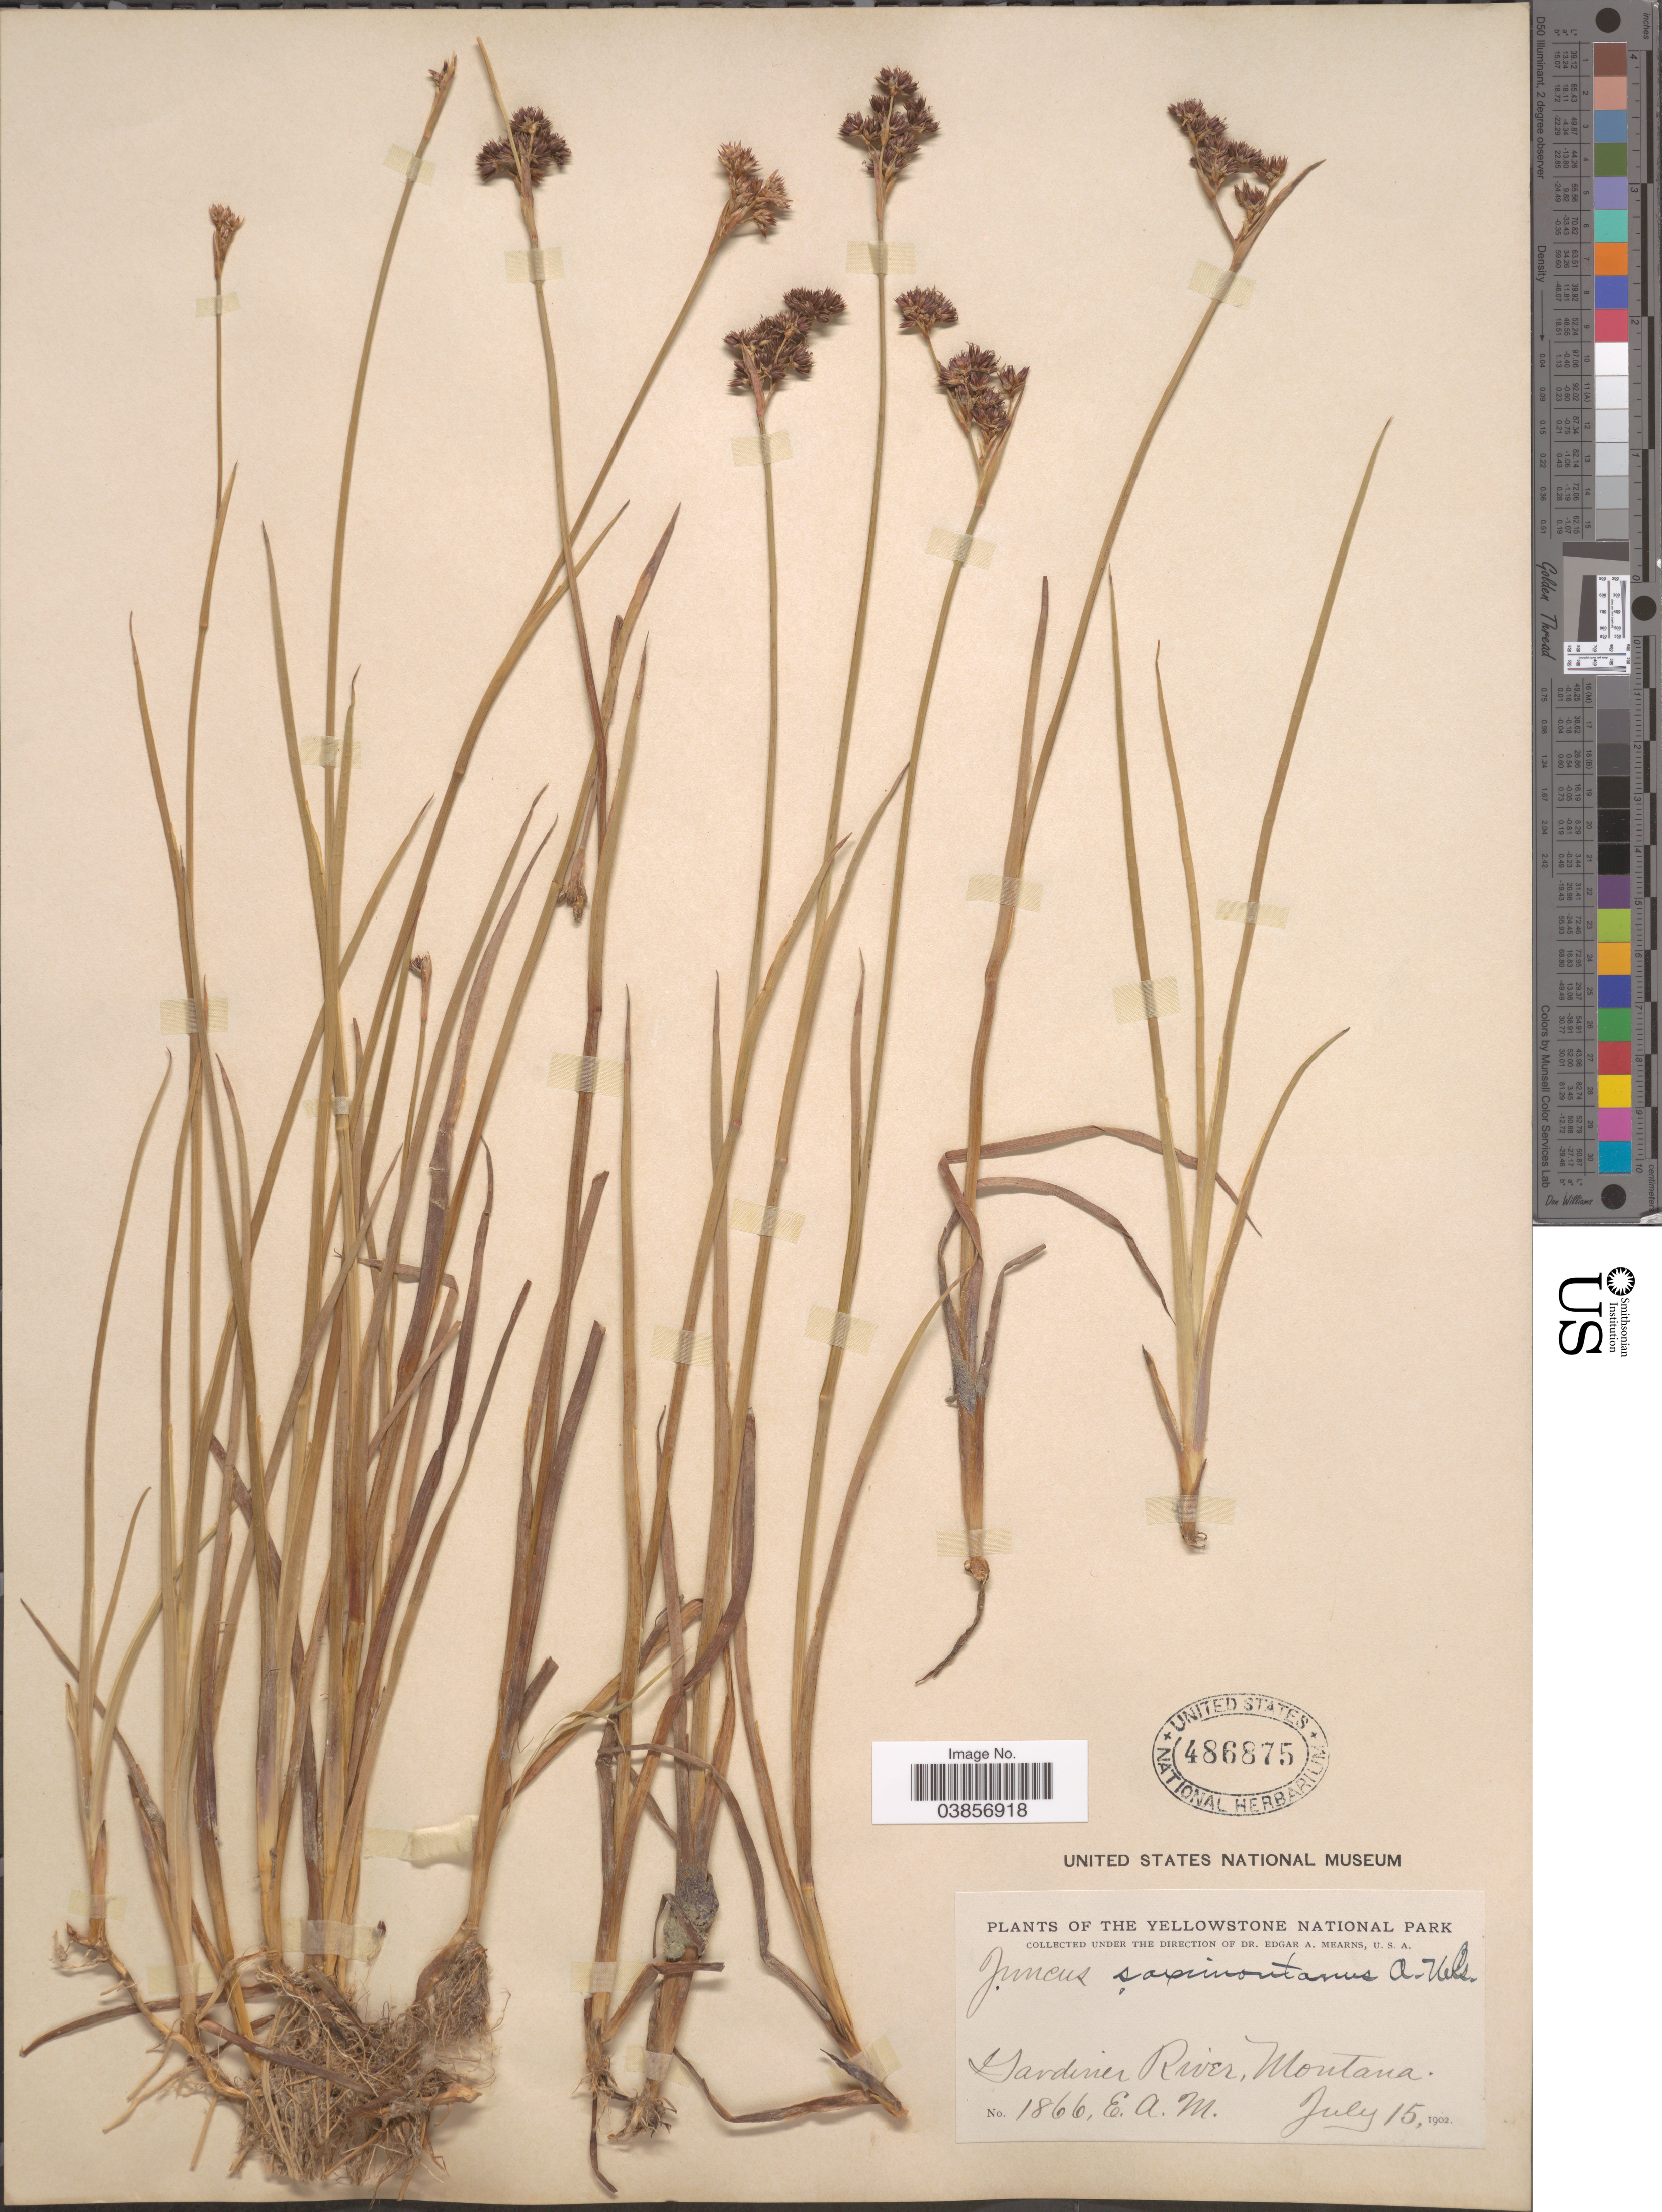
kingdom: Plantae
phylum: Tracheophyta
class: Liliopsida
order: Poales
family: Juncaceae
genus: Juncus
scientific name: Juncus saximontanus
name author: A. Nelson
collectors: E. A. Mearns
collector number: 1866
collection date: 1902-07-15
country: United States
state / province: Montana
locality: The Yellowstone National Park. Gardiner River.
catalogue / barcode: US 486875